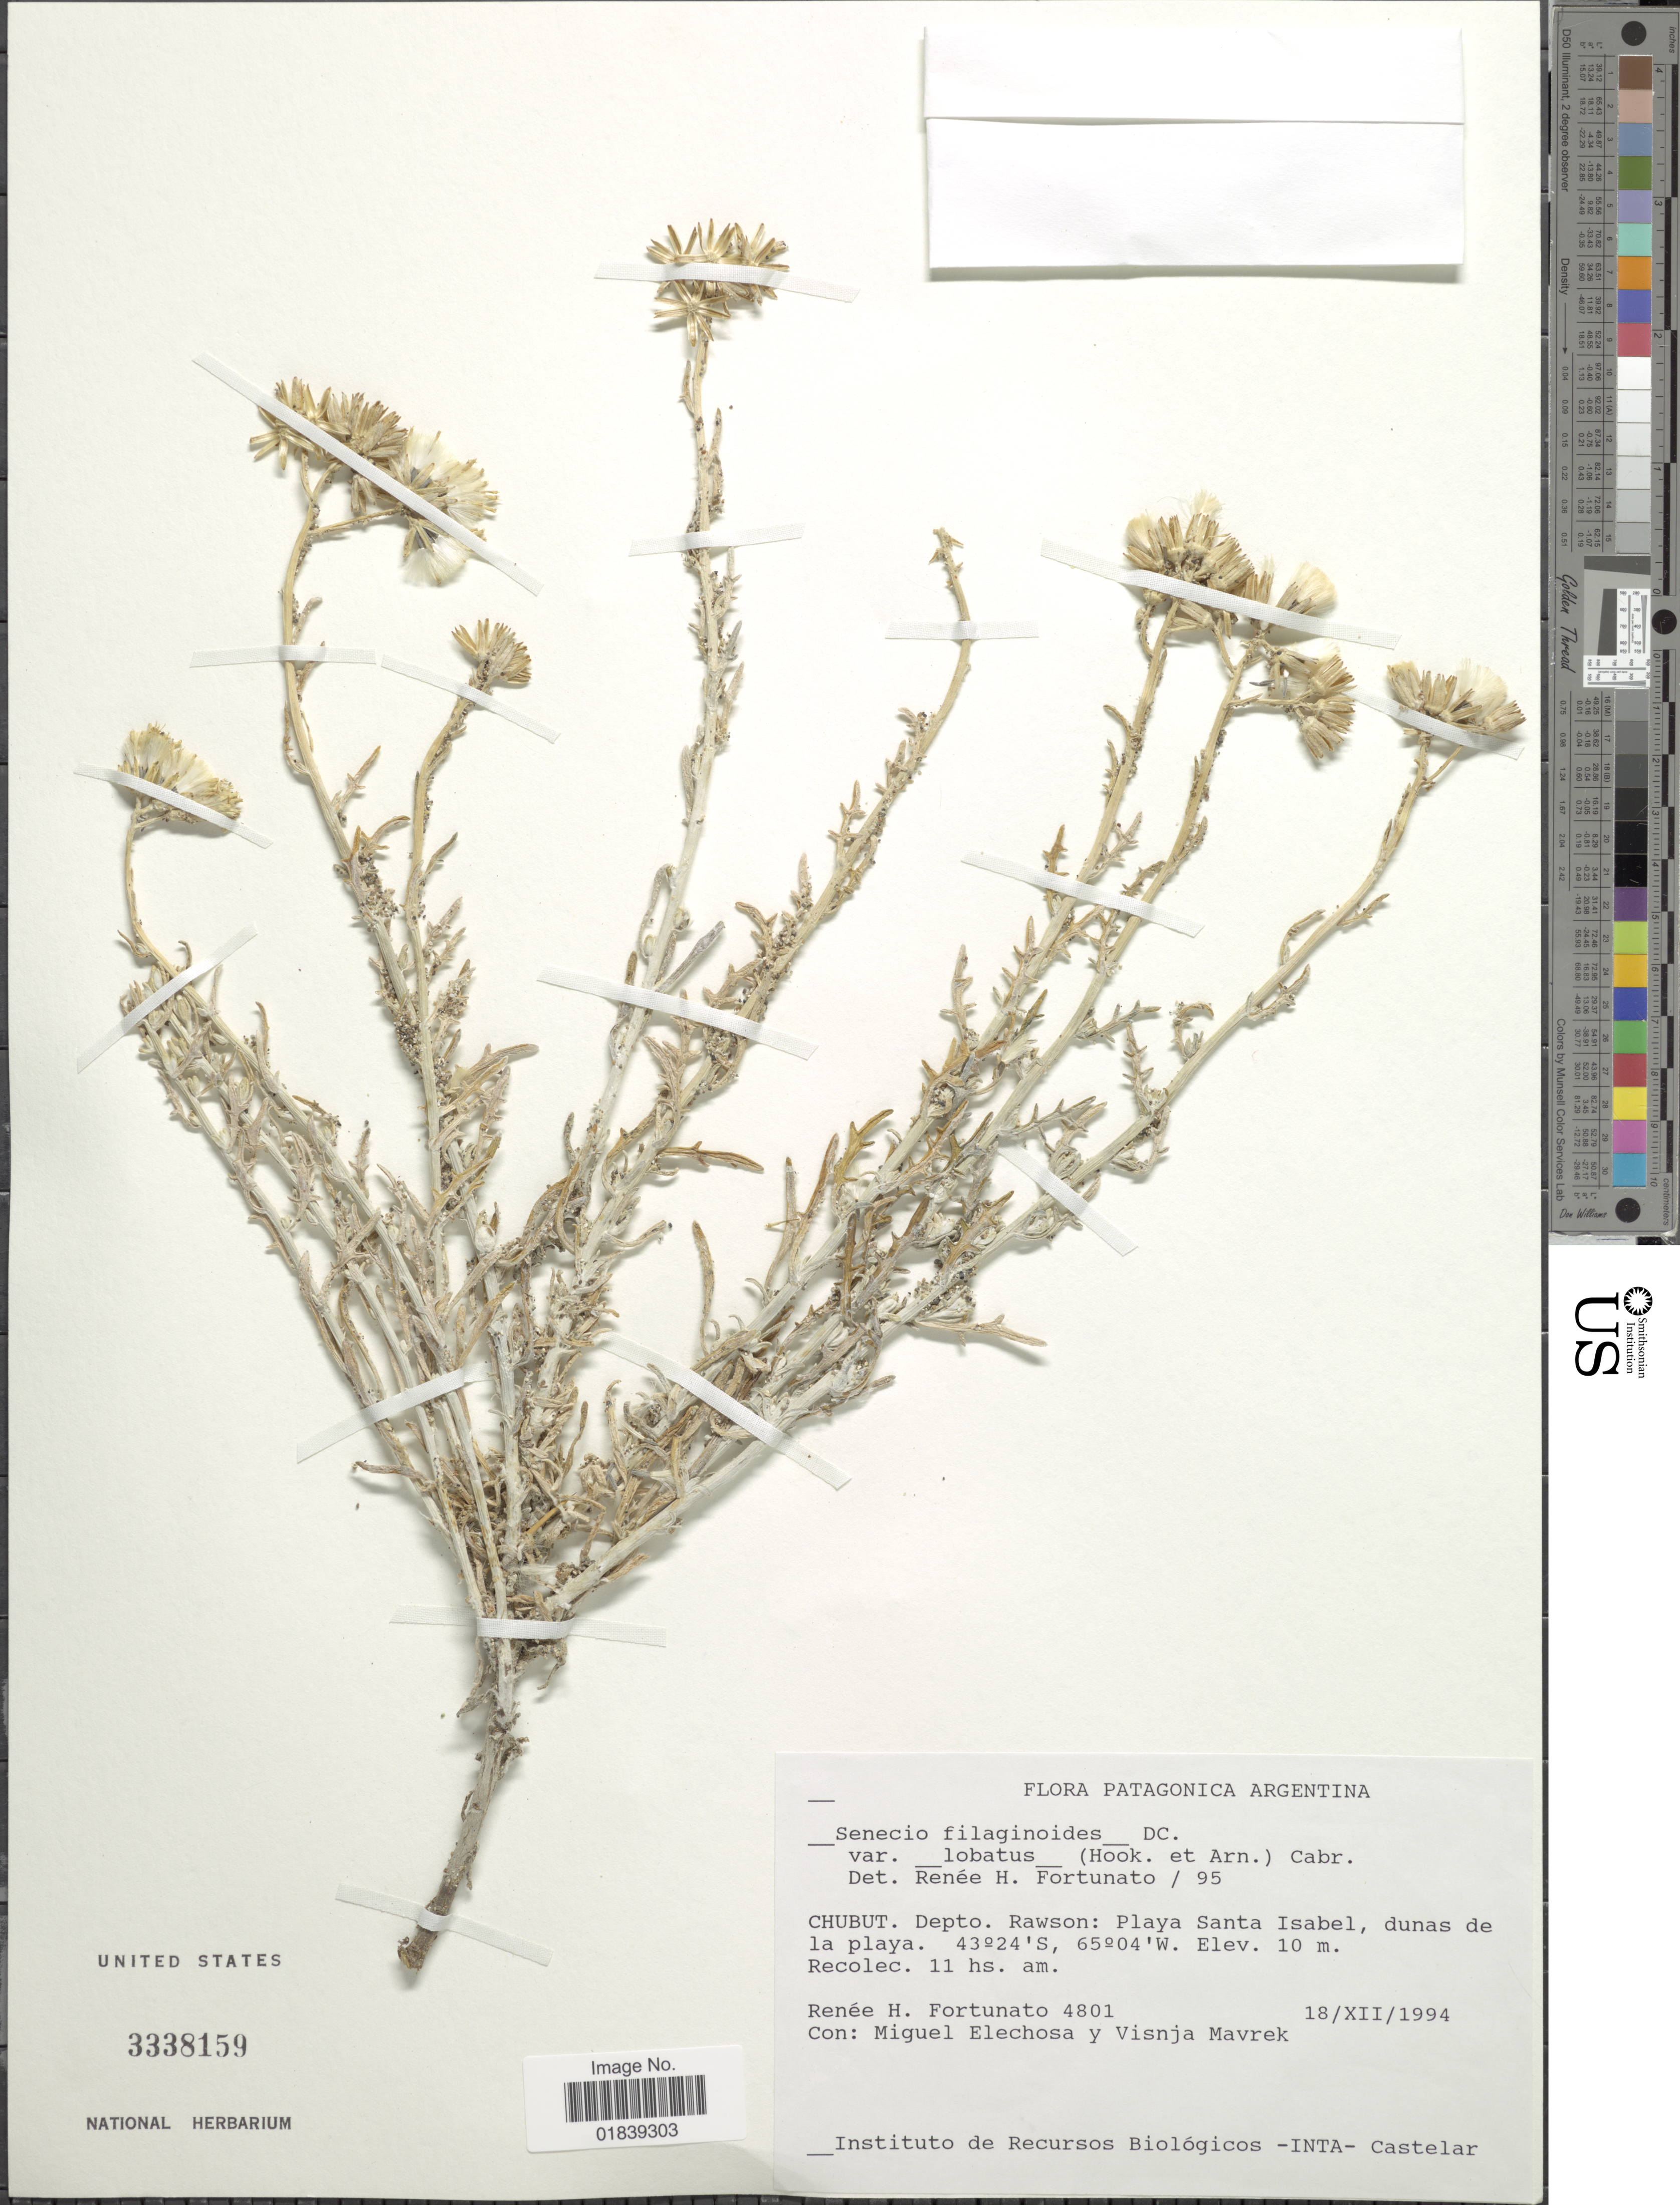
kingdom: Plantae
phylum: Tracheophyta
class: Magnoliopsida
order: Asterales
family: Asteraceae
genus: Senecio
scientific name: Senecio filaginoides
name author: DC.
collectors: R. H. Fortunato, M. Elechosa & V. Mavrek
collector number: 4801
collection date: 1994-12-18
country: Argentina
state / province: Chubut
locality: Patagonica Argentina, Depto. Rawson, Playa Santa Isabel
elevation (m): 10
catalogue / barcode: US 3338159